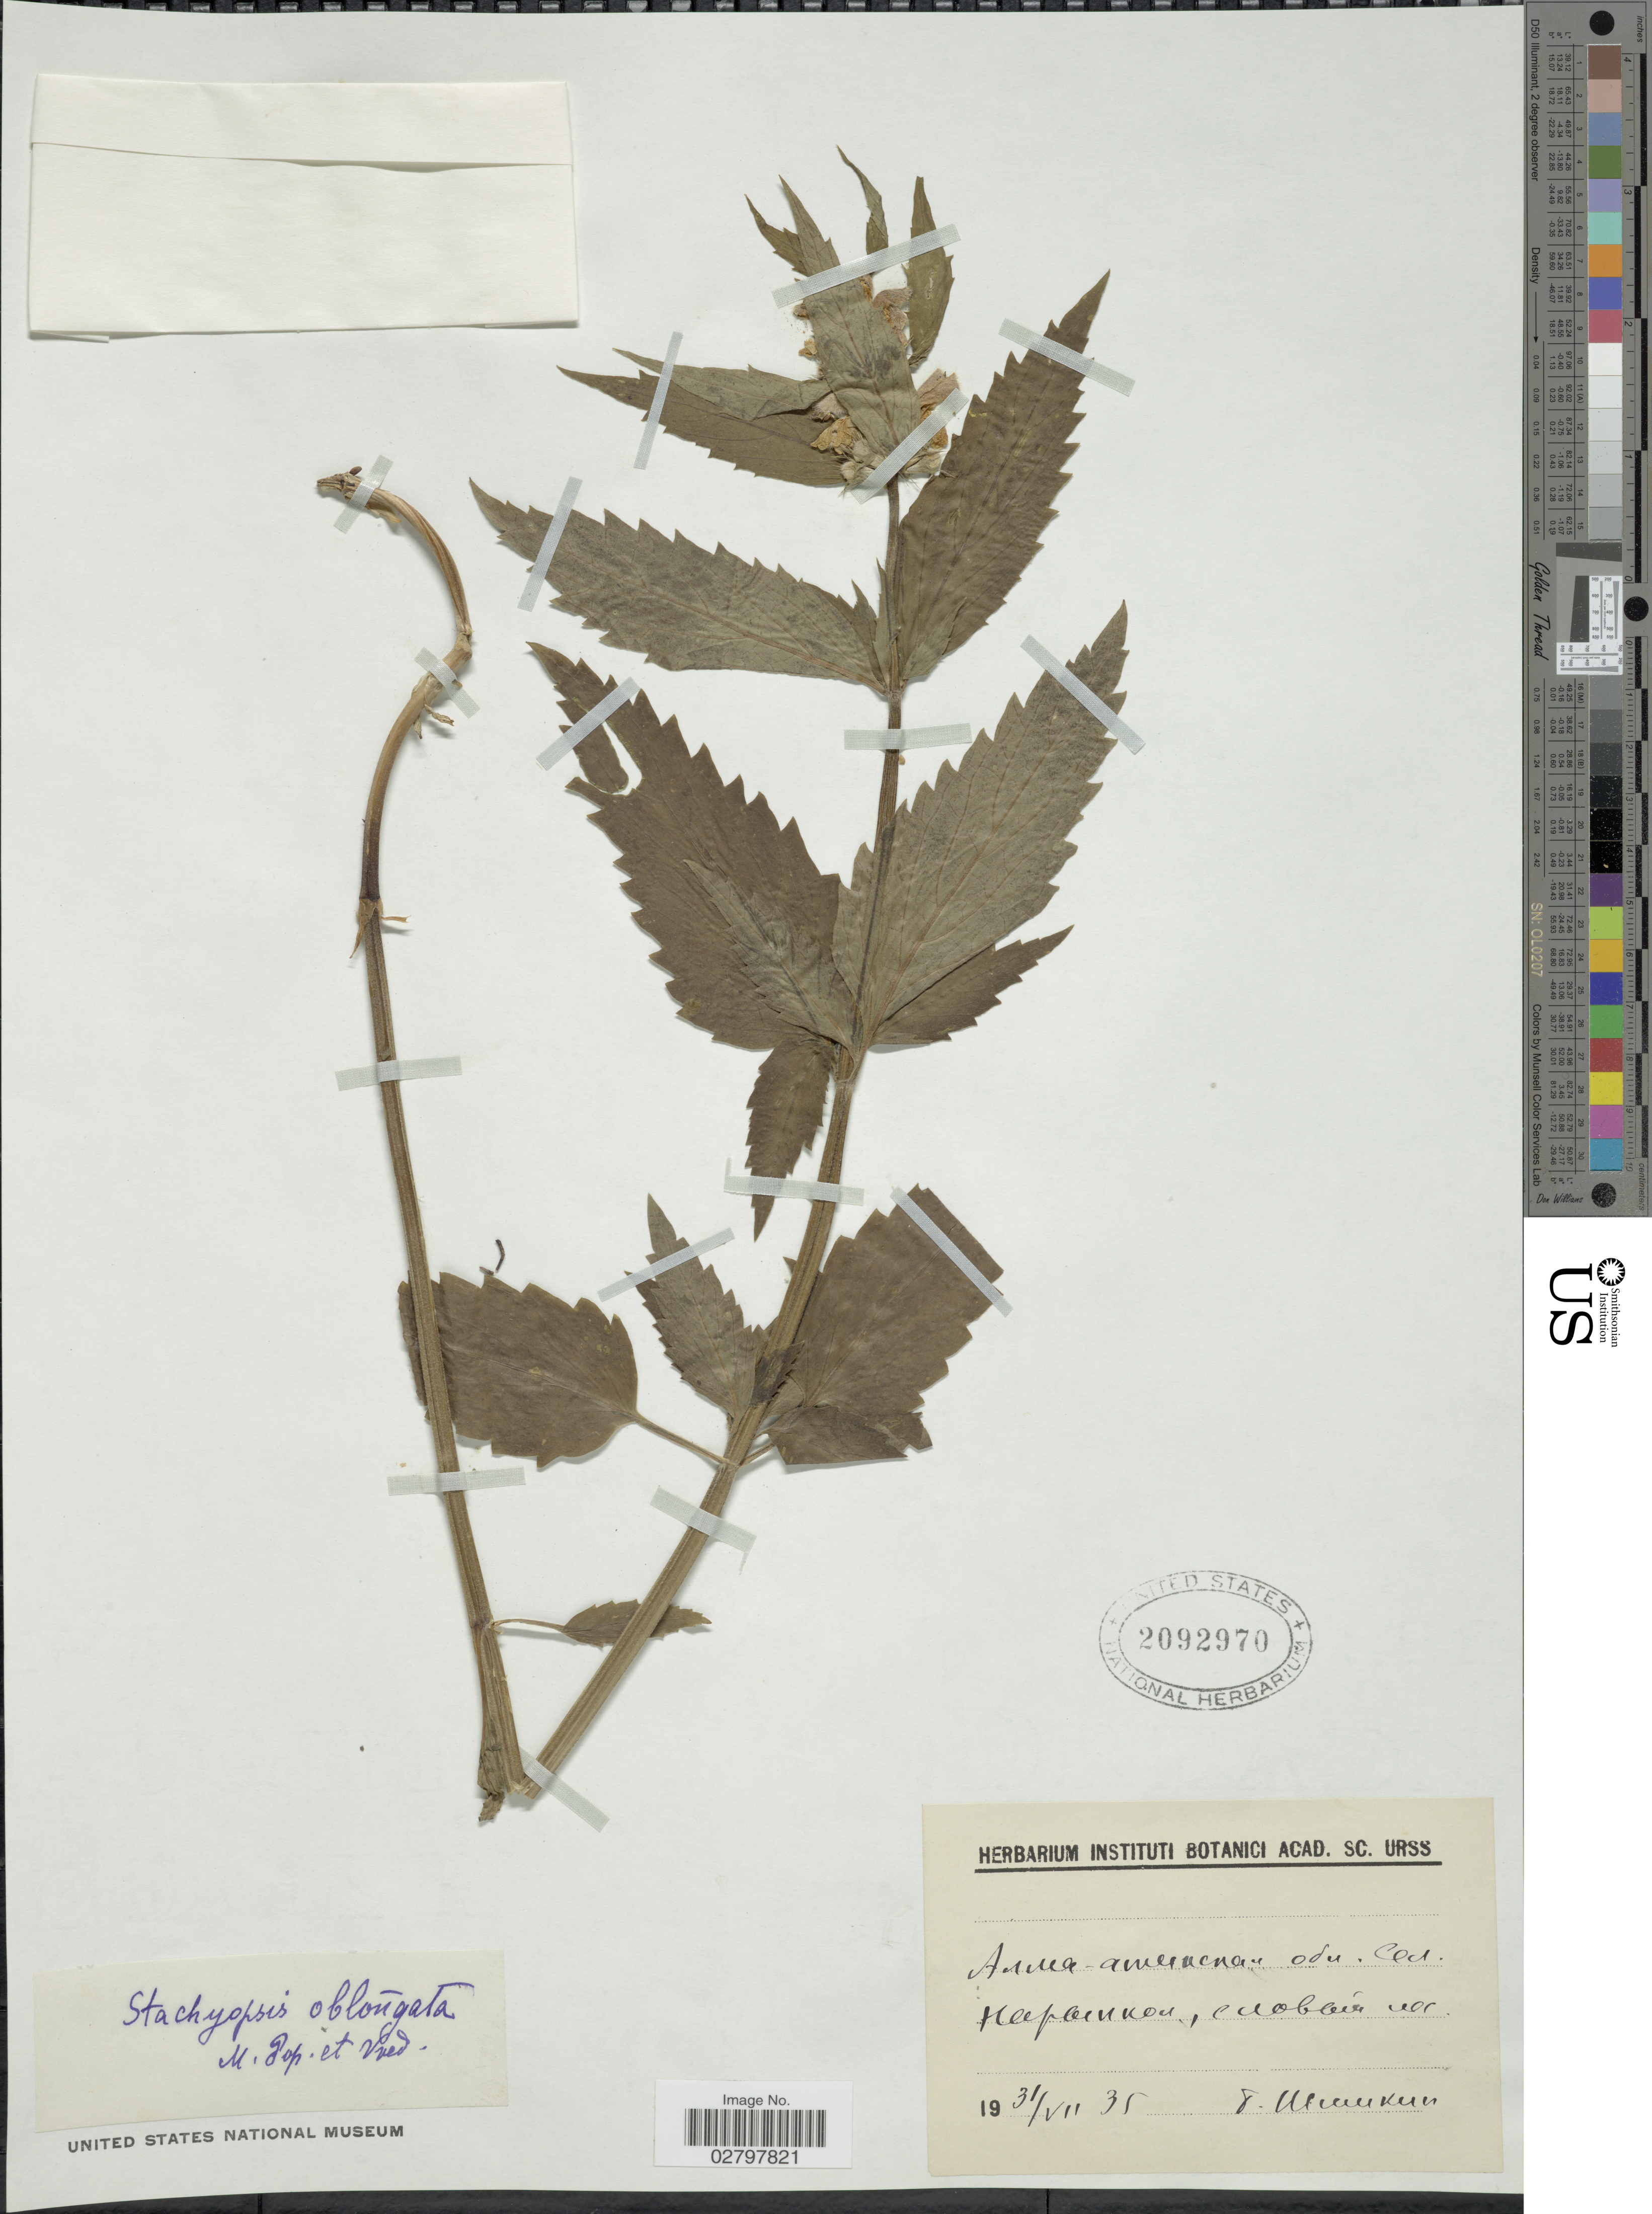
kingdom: Plantae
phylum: Tracheophyta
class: Magnoliopsida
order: Lamiales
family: Lamiaceae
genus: Eriophyton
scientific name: Eriophyton oblongatum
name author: (Schrenk) Bendiksby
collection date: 1931-07-31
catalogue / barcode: US 2092970